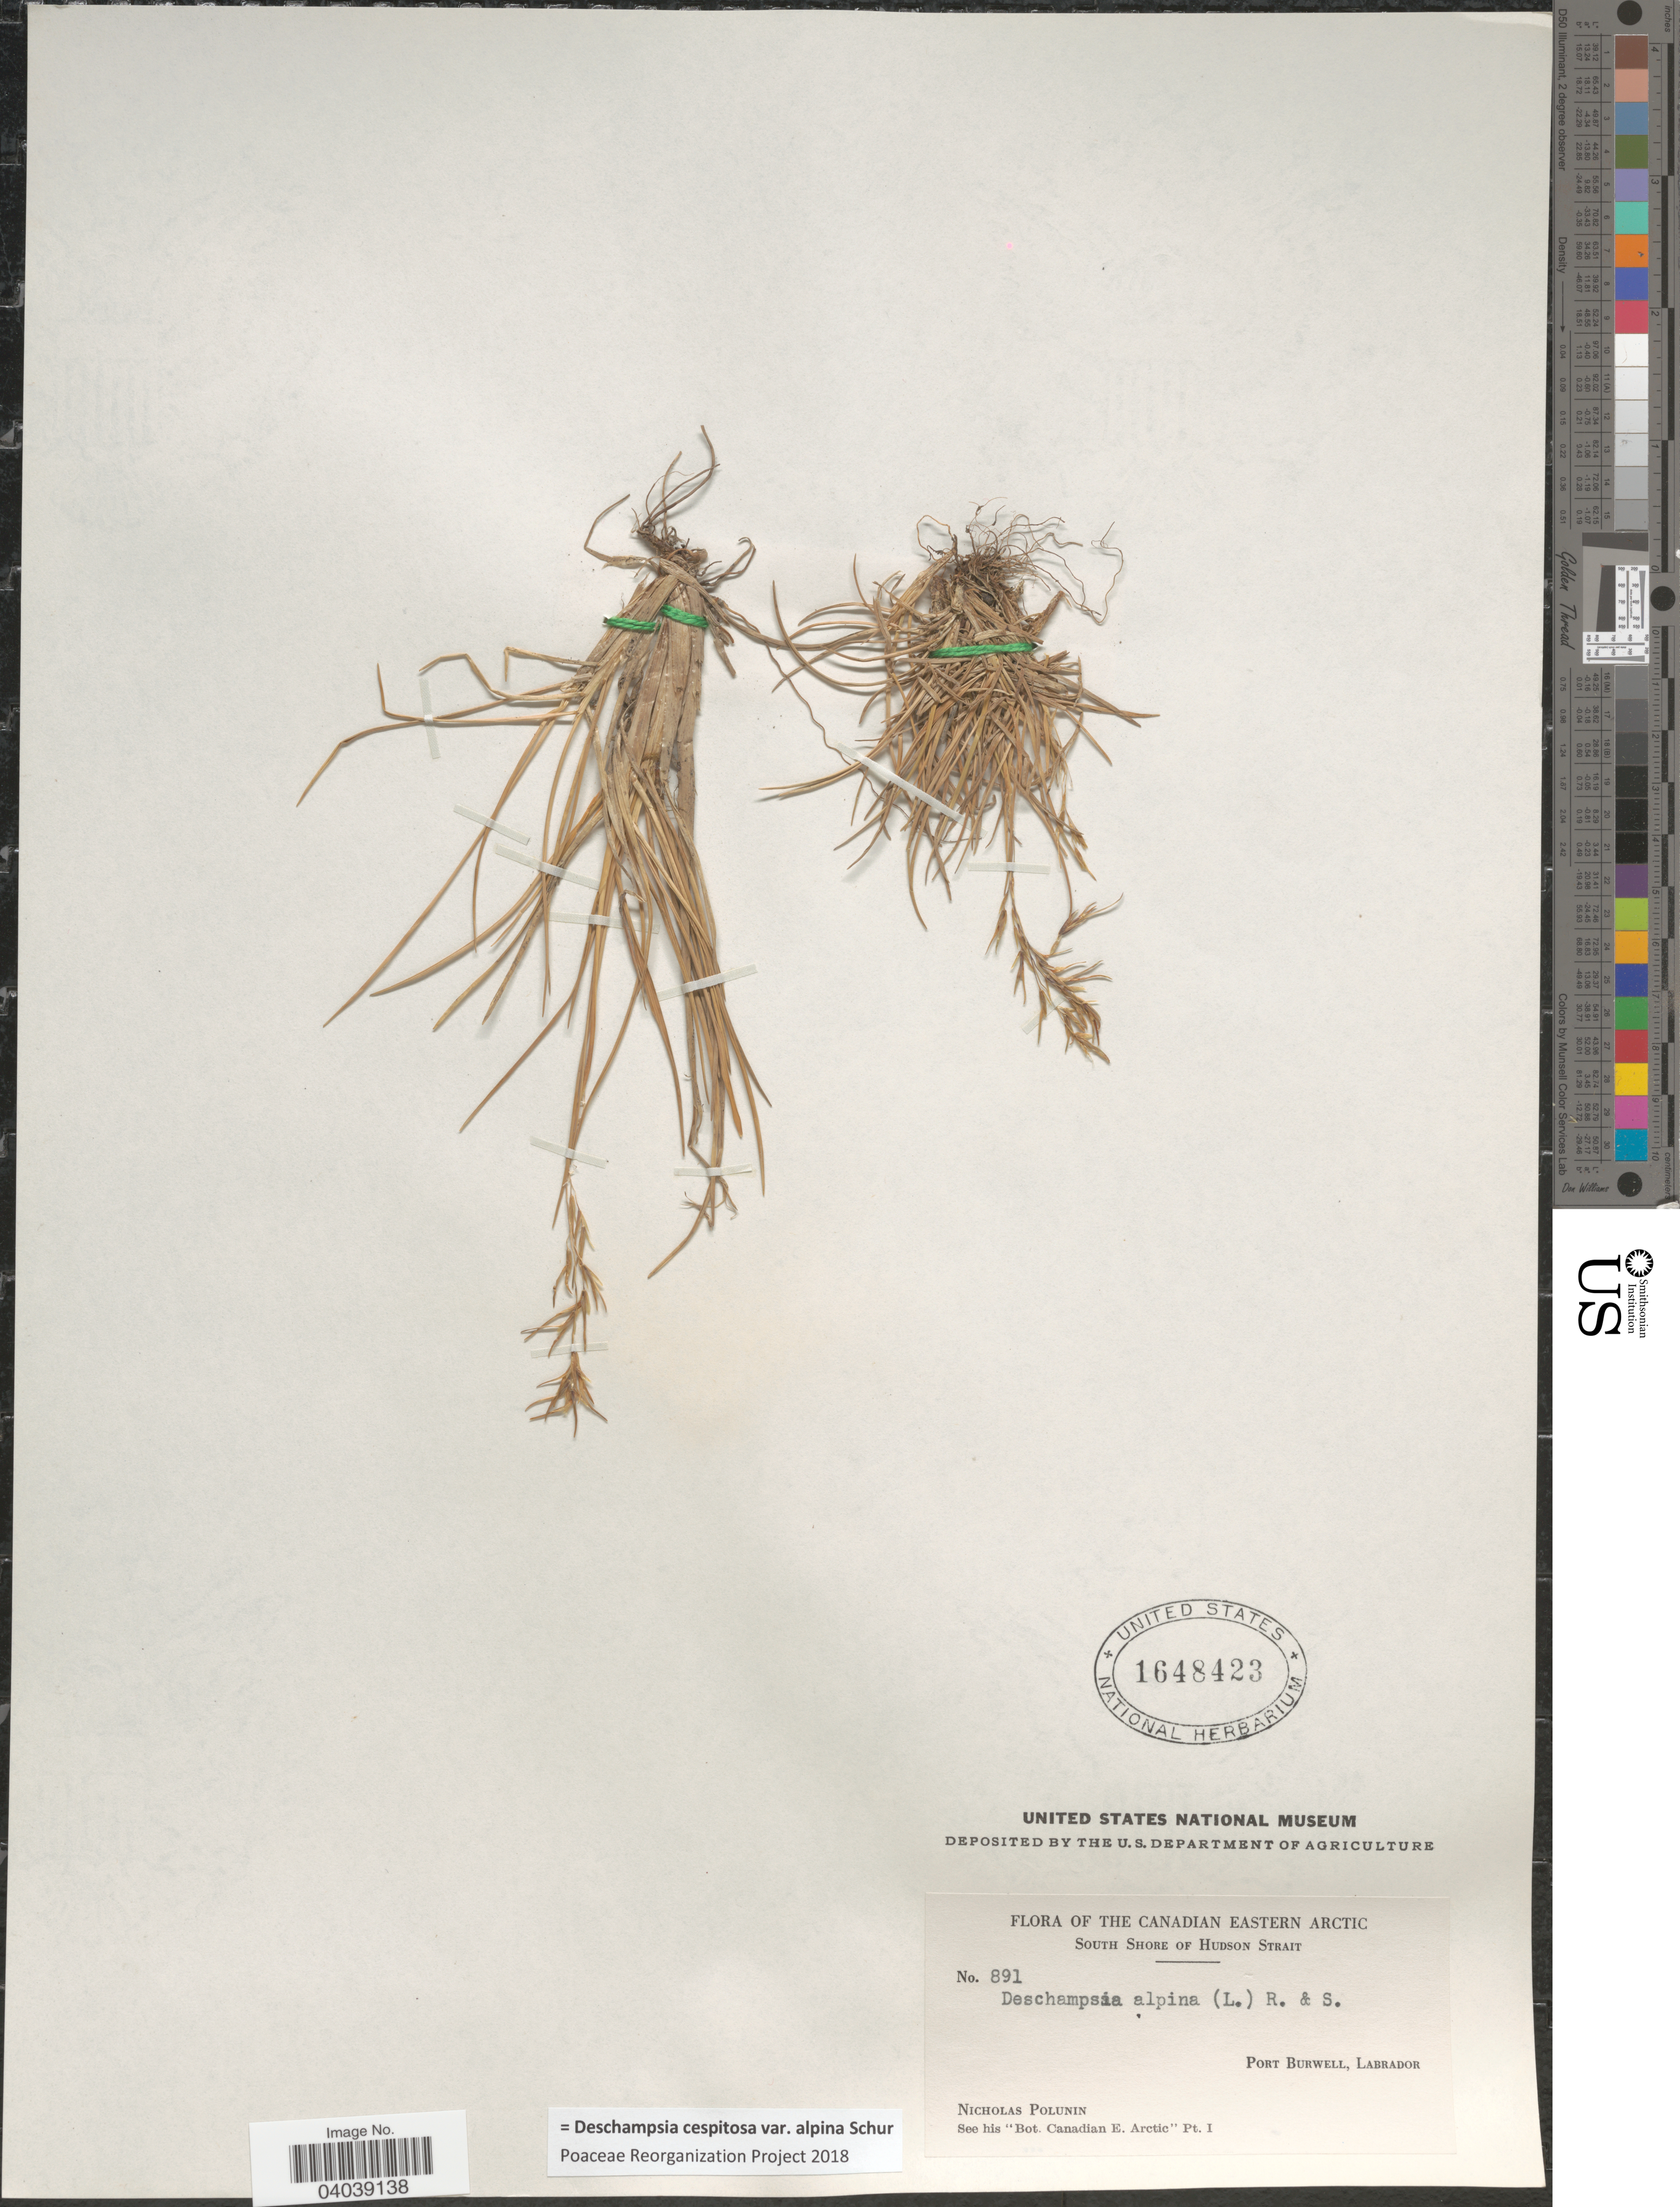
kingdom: Plantae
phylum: Tracheophyta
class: Liliopsida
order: Poales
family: Poaceae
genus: Deschampsia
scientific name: Deschampsia cespitosa var. alpina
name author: Vasey ex W.J. Beal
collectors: N. V. Polunin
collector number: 891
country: Canada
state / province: Newfoundland and Labrador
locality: The Canadian Eastern Arctic. South Shore of Hudson Strait. Port Burwell, Labrador.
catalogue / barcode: US 1648423